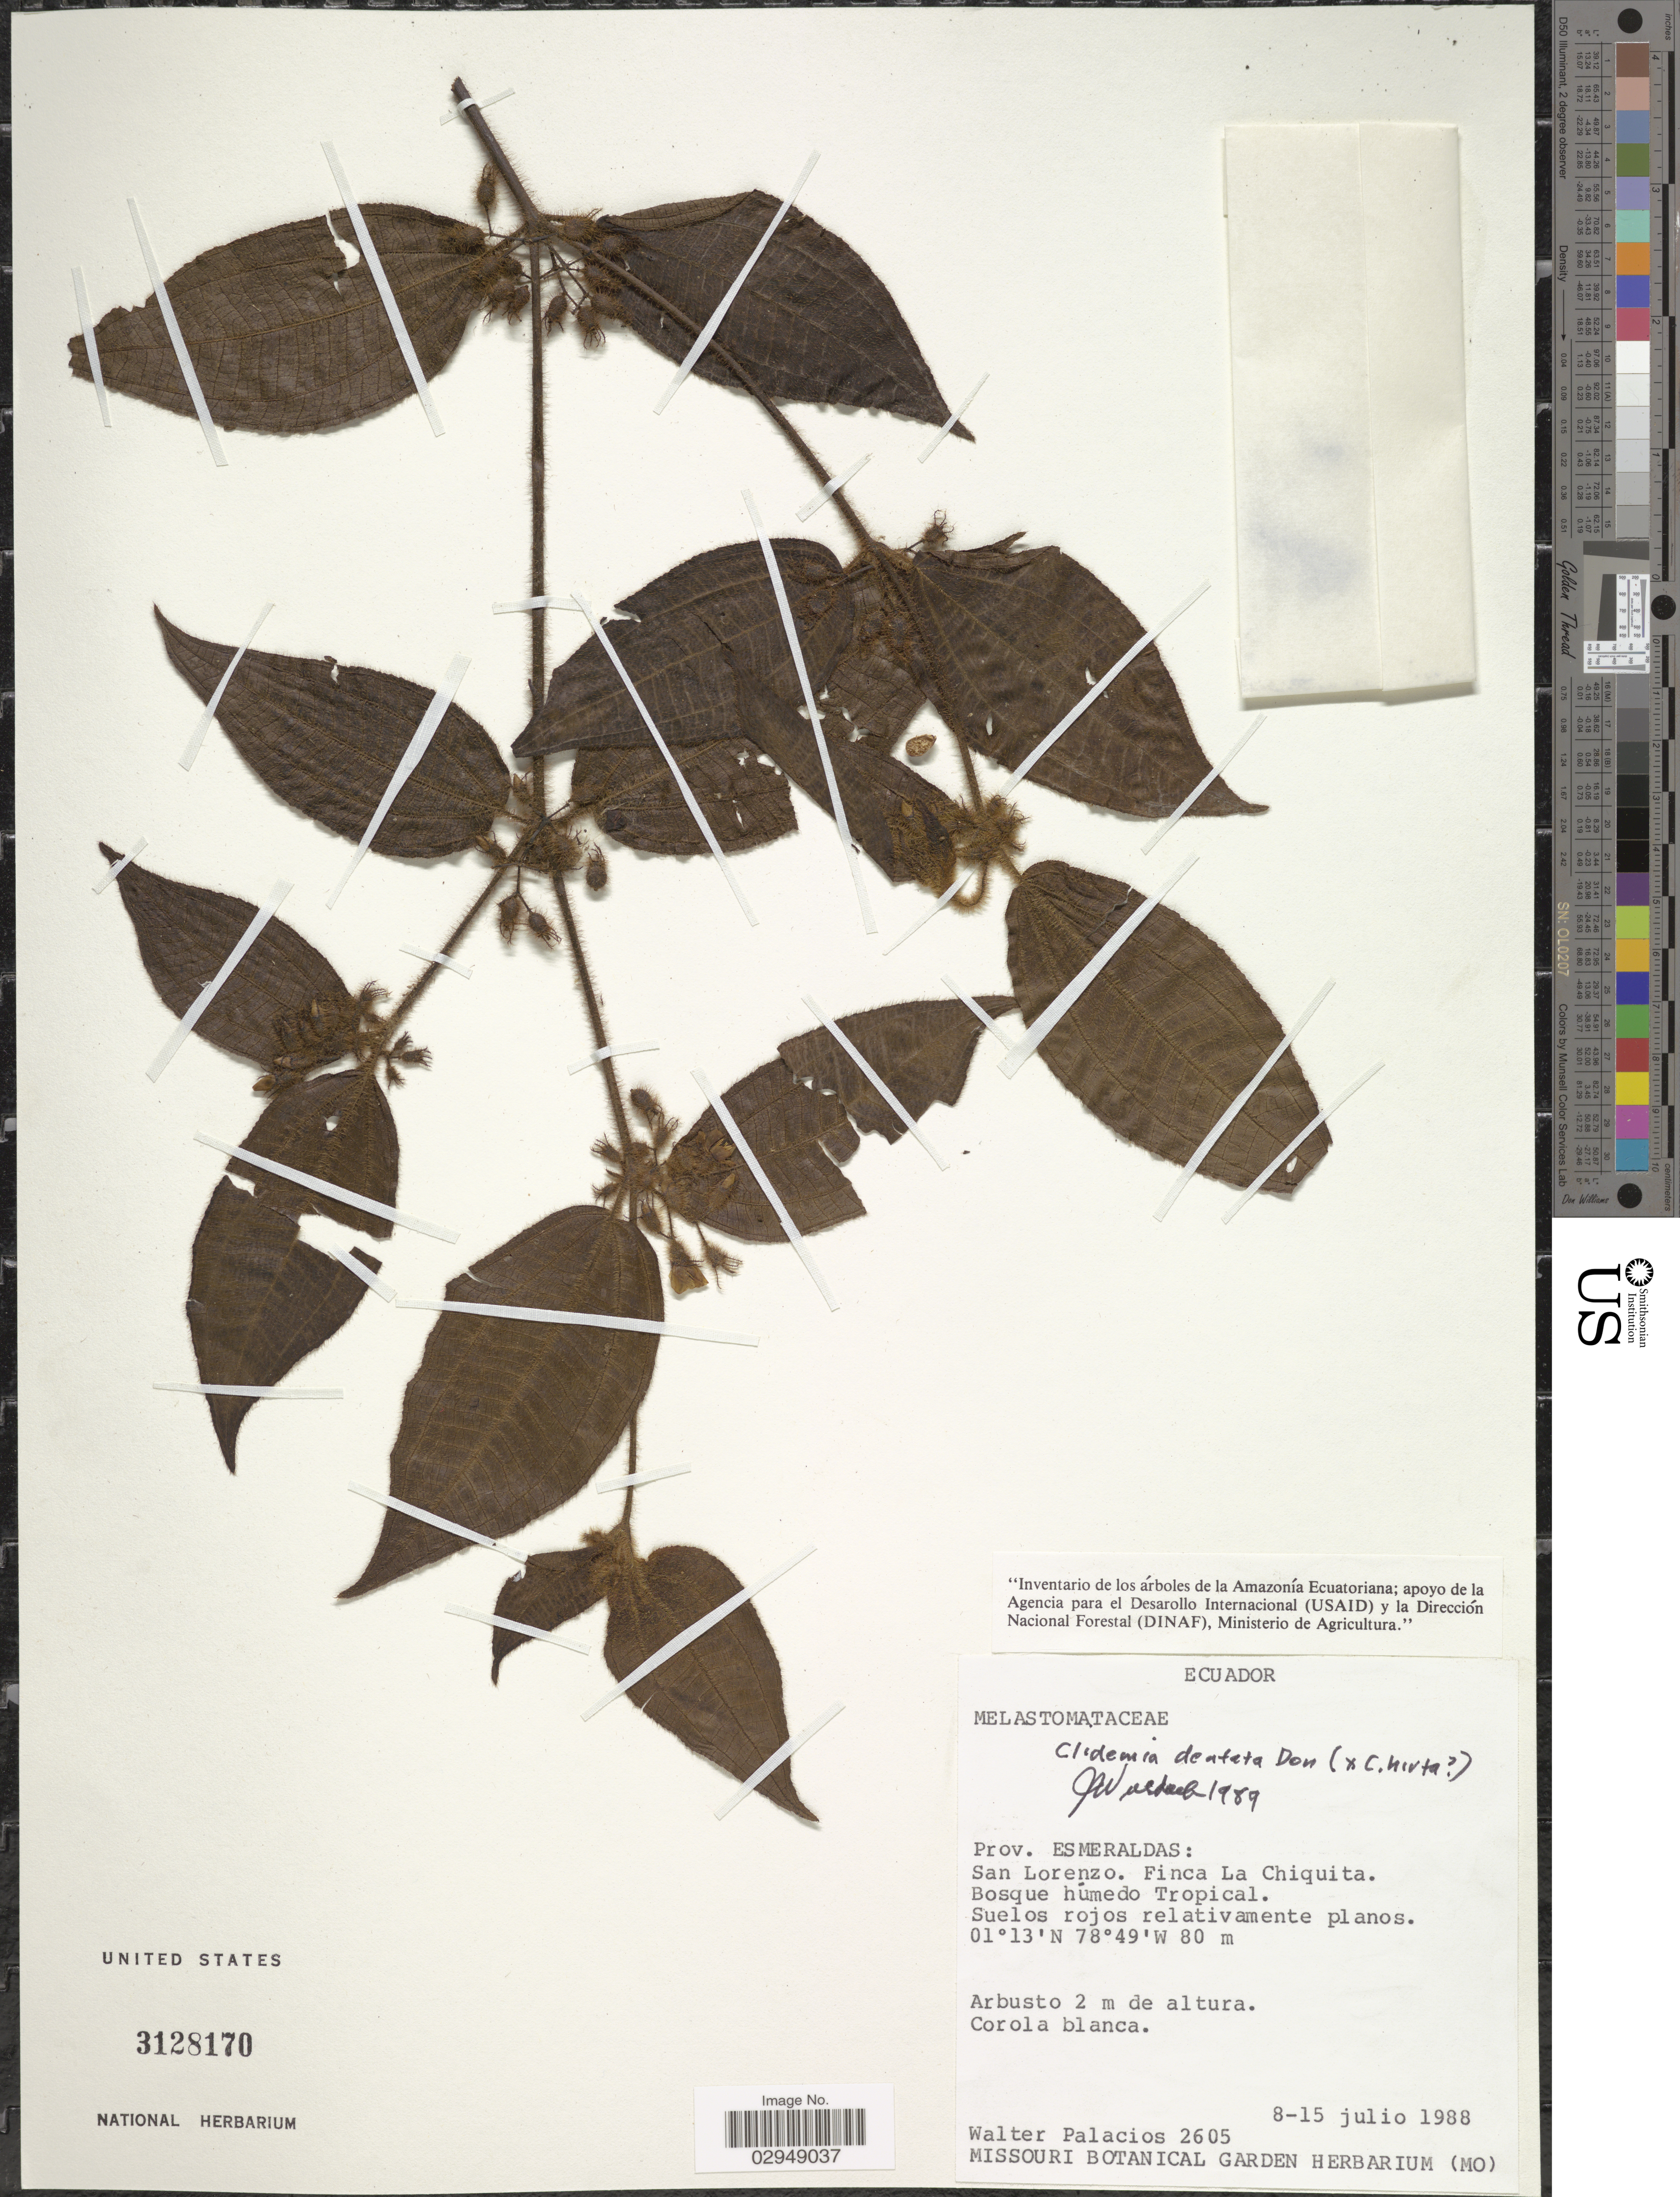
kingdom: Plantae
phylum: Tracheophyta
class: Magnoliopsida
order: Myrtales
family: Melastomataceae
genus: Clidemia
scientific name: Clidemia dentata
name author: D. Don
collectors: W. Palacios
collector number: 2605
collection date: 1988-07-08/1988-07-15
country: Ecuador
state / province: Esmeraldas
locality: San Lorenzo. Finca La Chiquita.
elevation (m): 80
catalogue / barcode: US 3128170